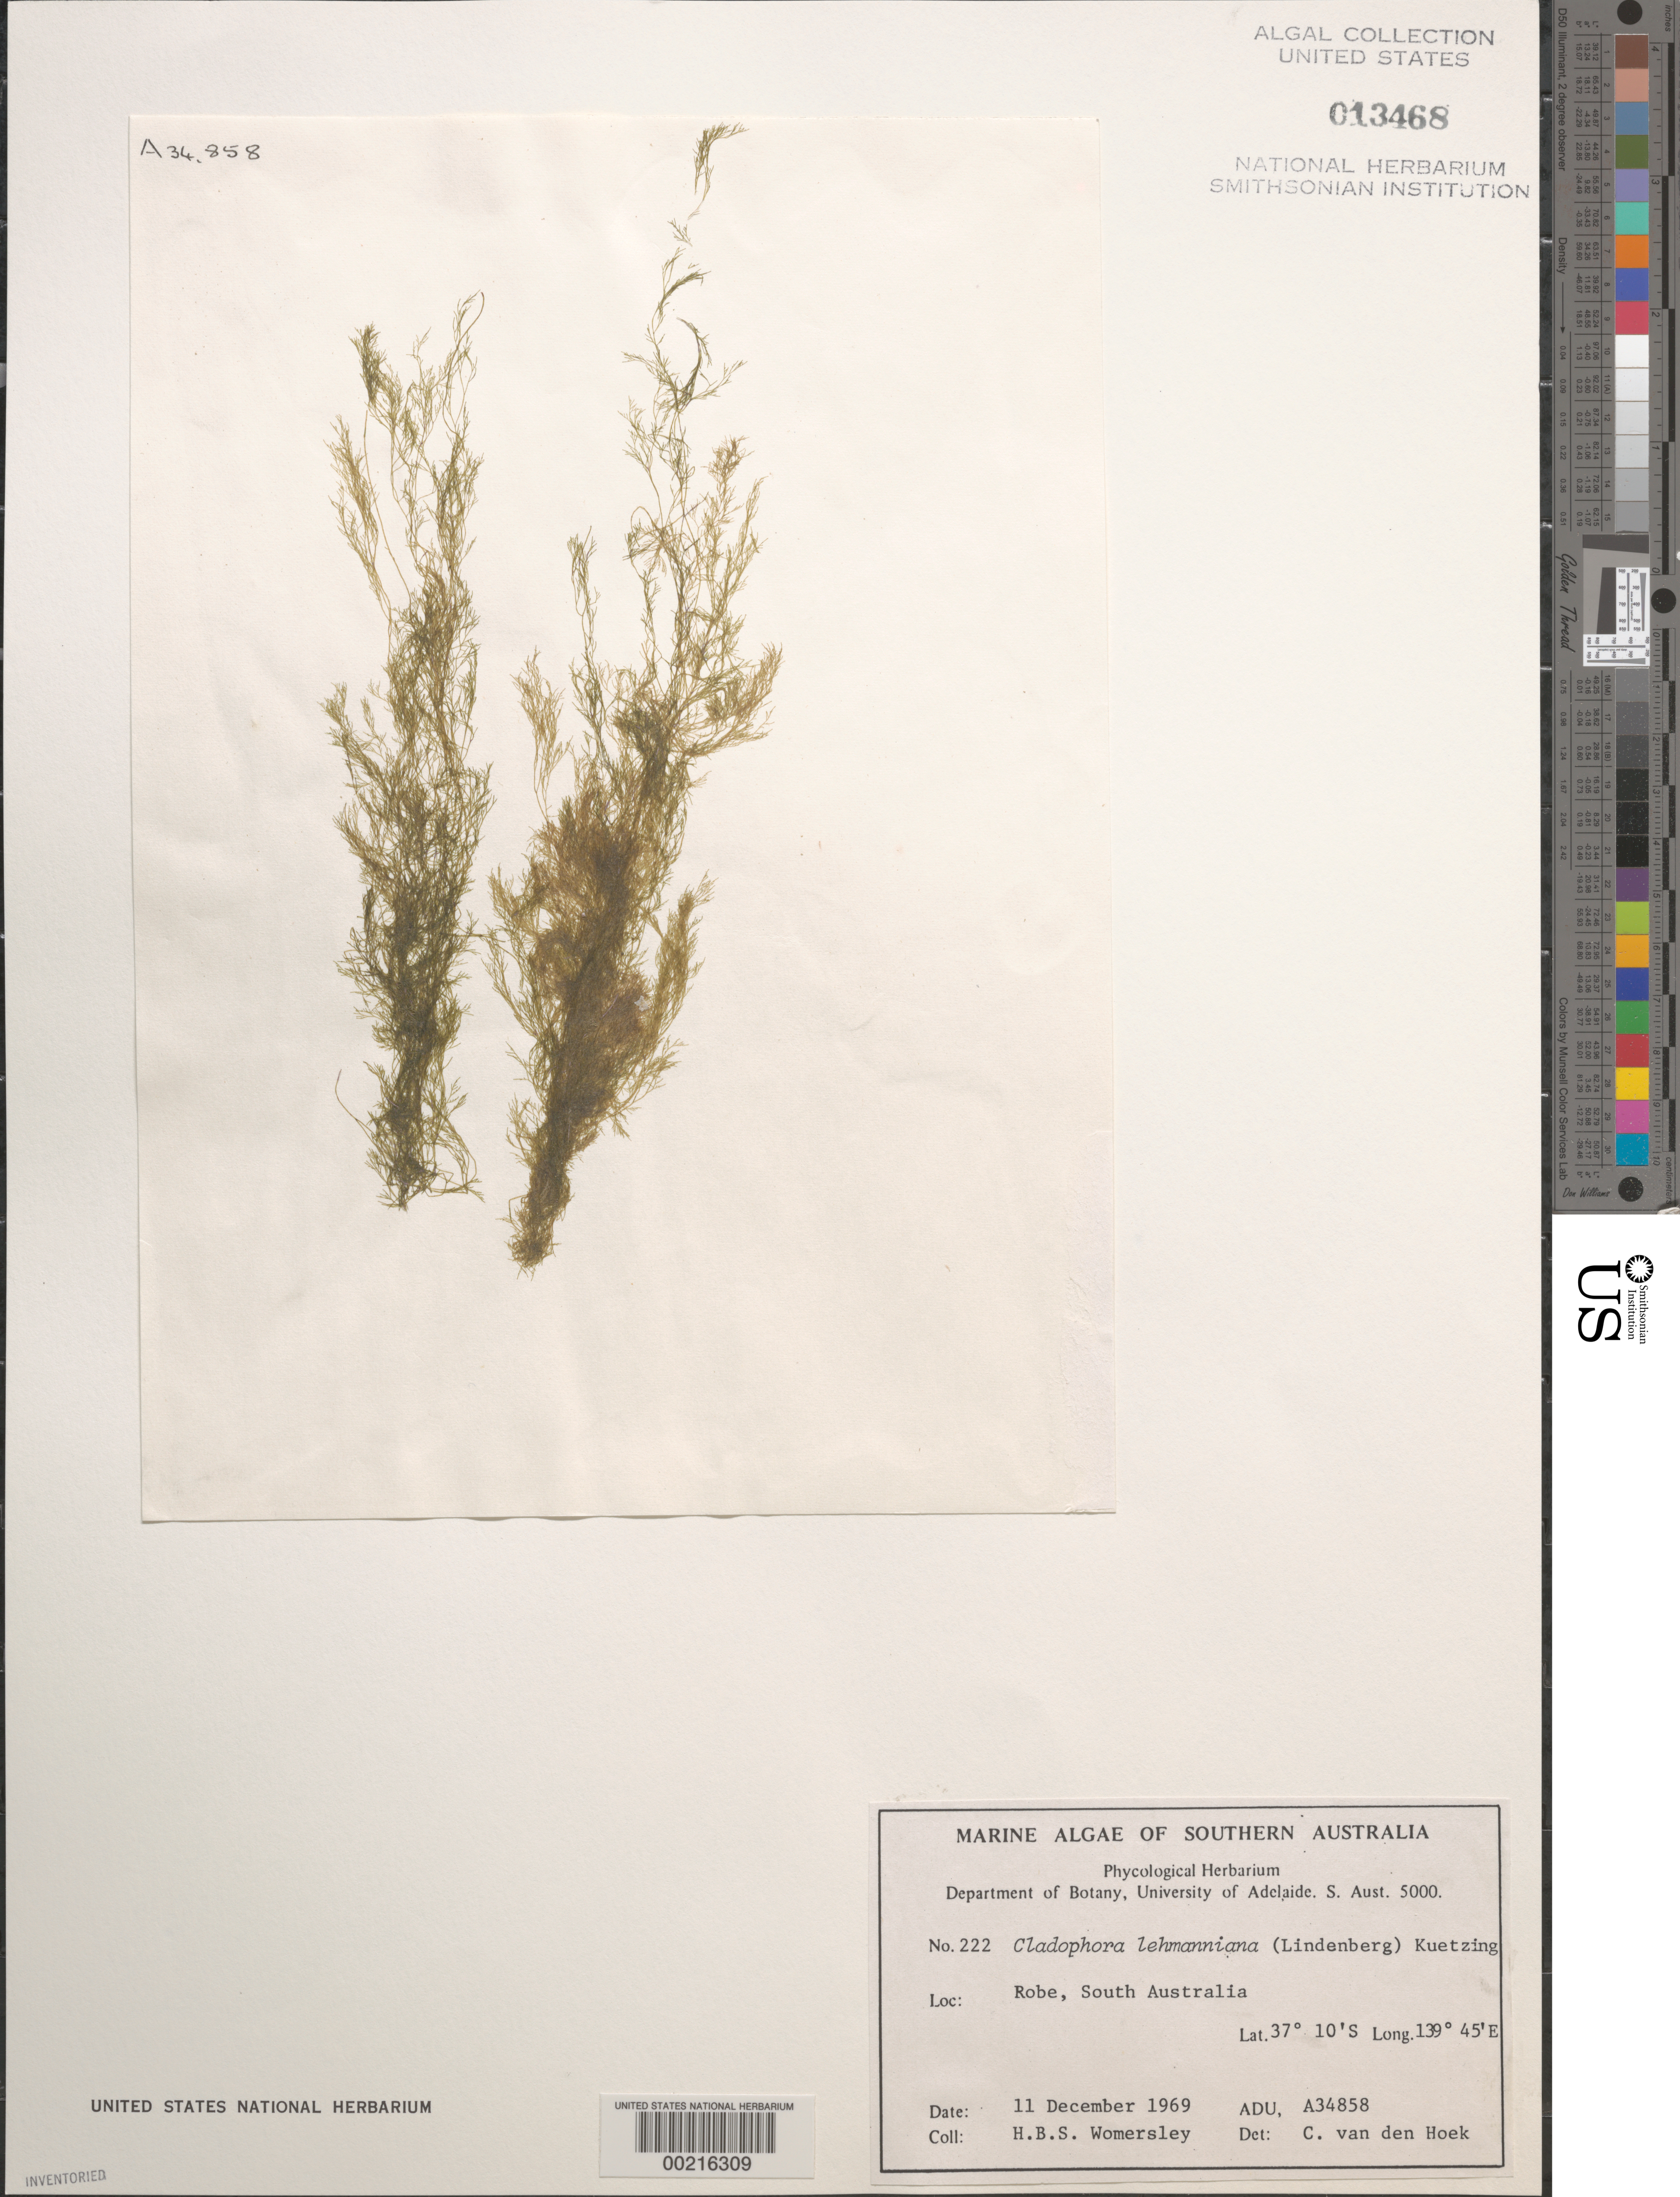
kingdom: Plantae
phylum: Chlorophyta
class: Ulvophyceae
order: Cladophorales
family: Cladophoraceae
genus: Cladophora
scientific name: Cladophora lehmanniana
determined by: Hoek, C. van den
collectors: H. B. S. Womersley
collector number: ADU A34858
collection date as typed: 11 Dec 1969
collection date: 1969-12-11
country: Australia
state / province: South Australia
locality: Robe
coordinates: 37 10' S, 139 45' E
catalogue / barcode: US 13468